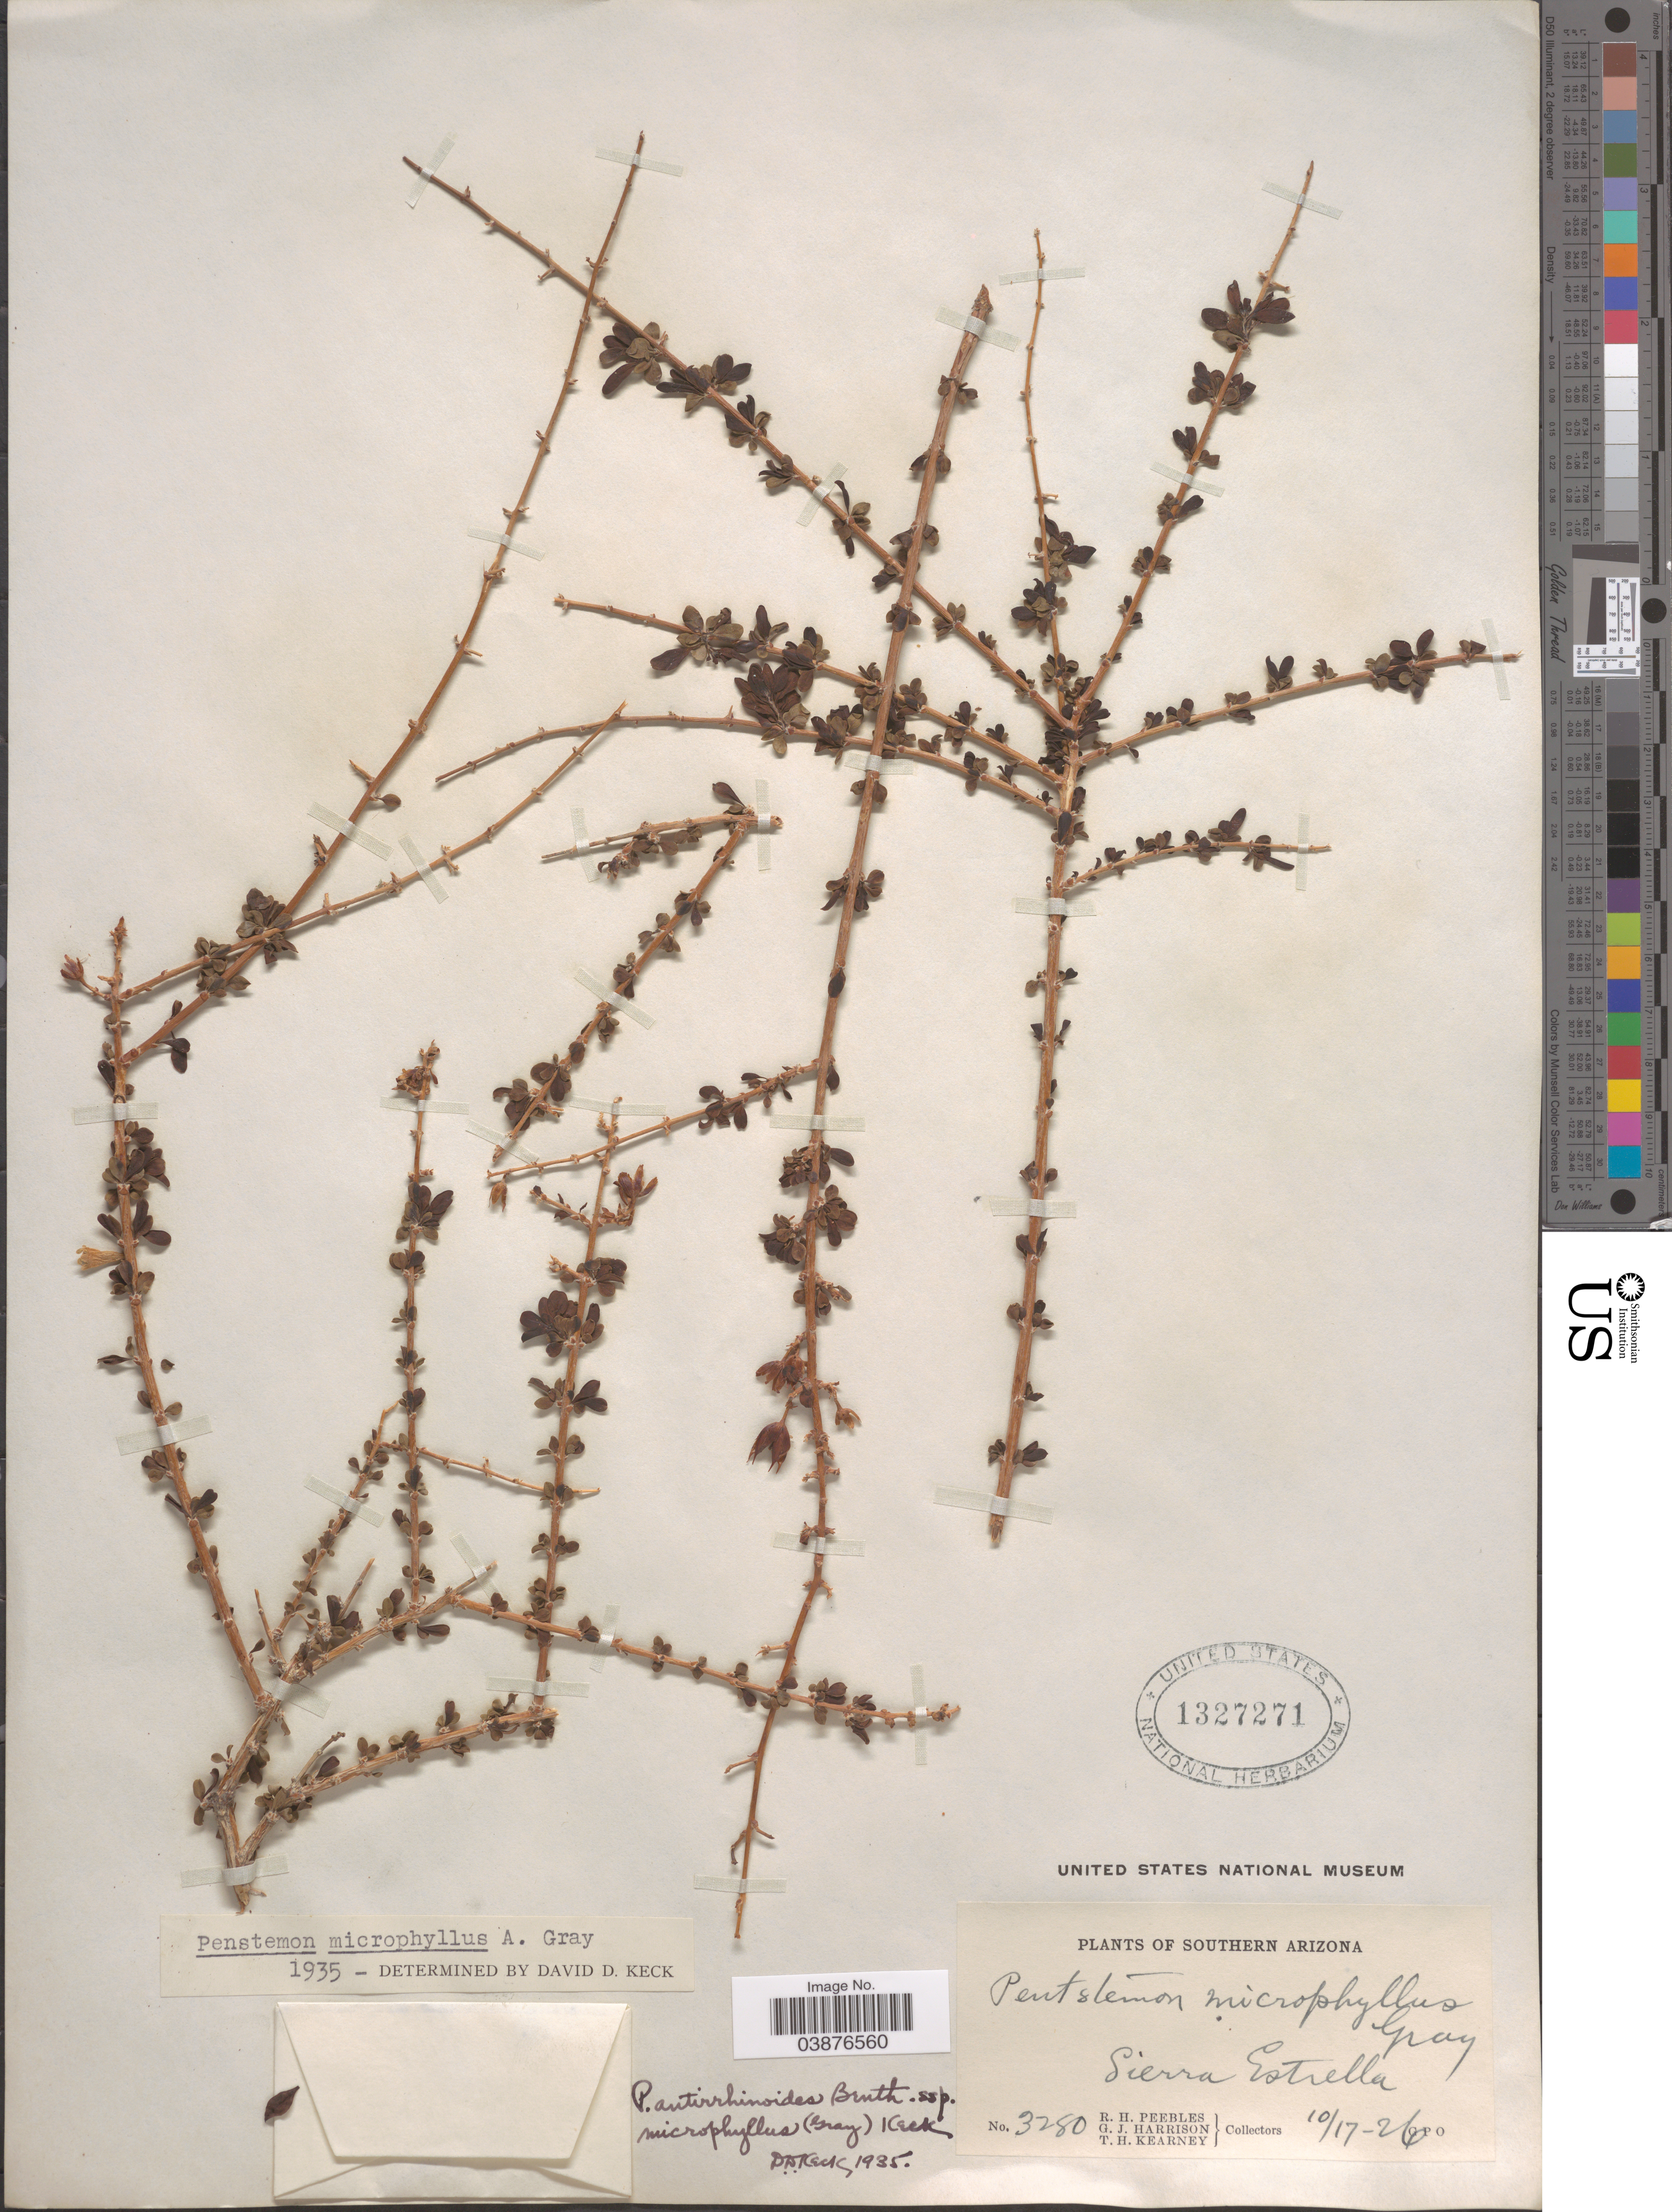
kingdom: Plantae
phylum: Tracheophyta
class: Magnoliopsida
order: Lamiales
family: Plantaginaceae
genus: Penstemon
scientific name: Penstemon microphyllus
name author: A. Gray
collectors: R. H. Peebles, G. J. Harrison & T. H. Kearney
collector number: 3280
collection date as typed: Transcribed d/m/y: 17/10/26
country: United States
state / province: Arizona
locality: Southern Arizona. Sierra Estrella.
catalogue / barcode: US 1327271